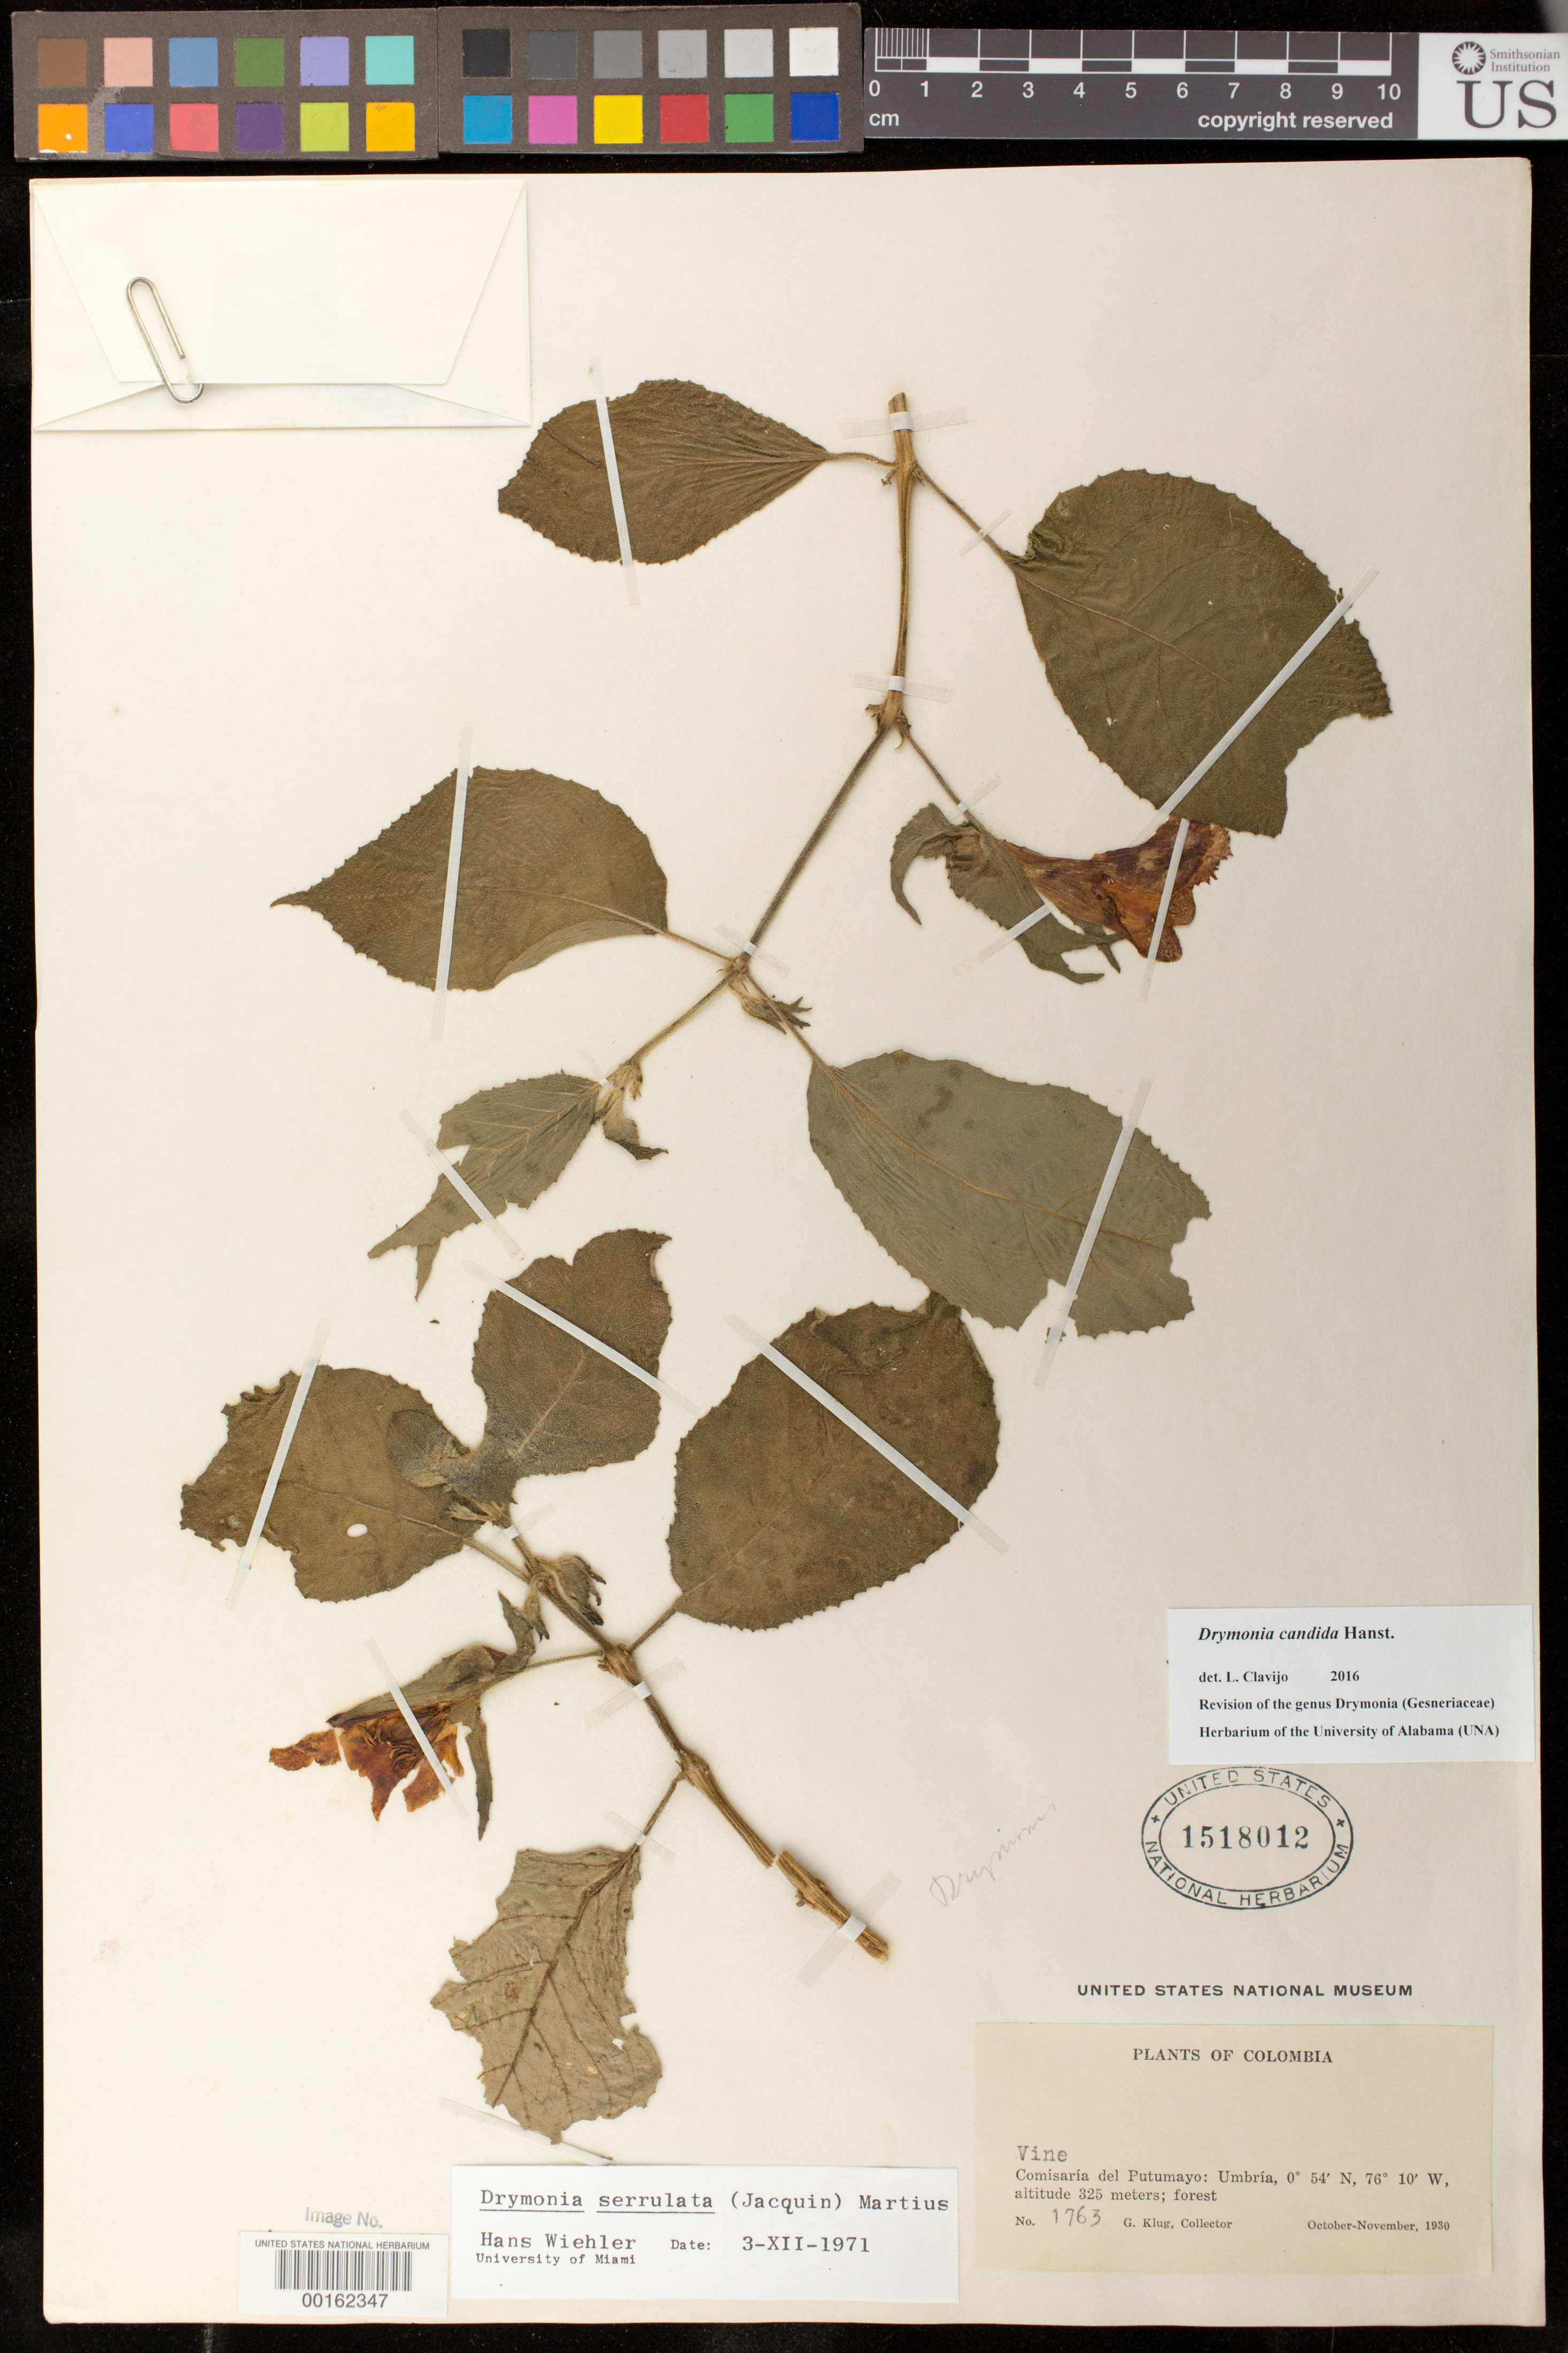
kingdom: Plantae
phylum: Tracheophyta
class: Magnoliopsida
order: Lamiales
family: Gesneriaceae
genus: Drymonia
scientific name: Drymonia candida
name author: Hanst.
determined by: Clavijo, L.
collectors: G. Klug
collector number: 1763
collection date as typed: Oct-Nov 1930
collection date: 1930-10/1930-11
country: Colombia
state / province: Putumayo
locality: Umbria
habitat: Forest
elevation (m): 325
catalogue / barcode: US 1518012